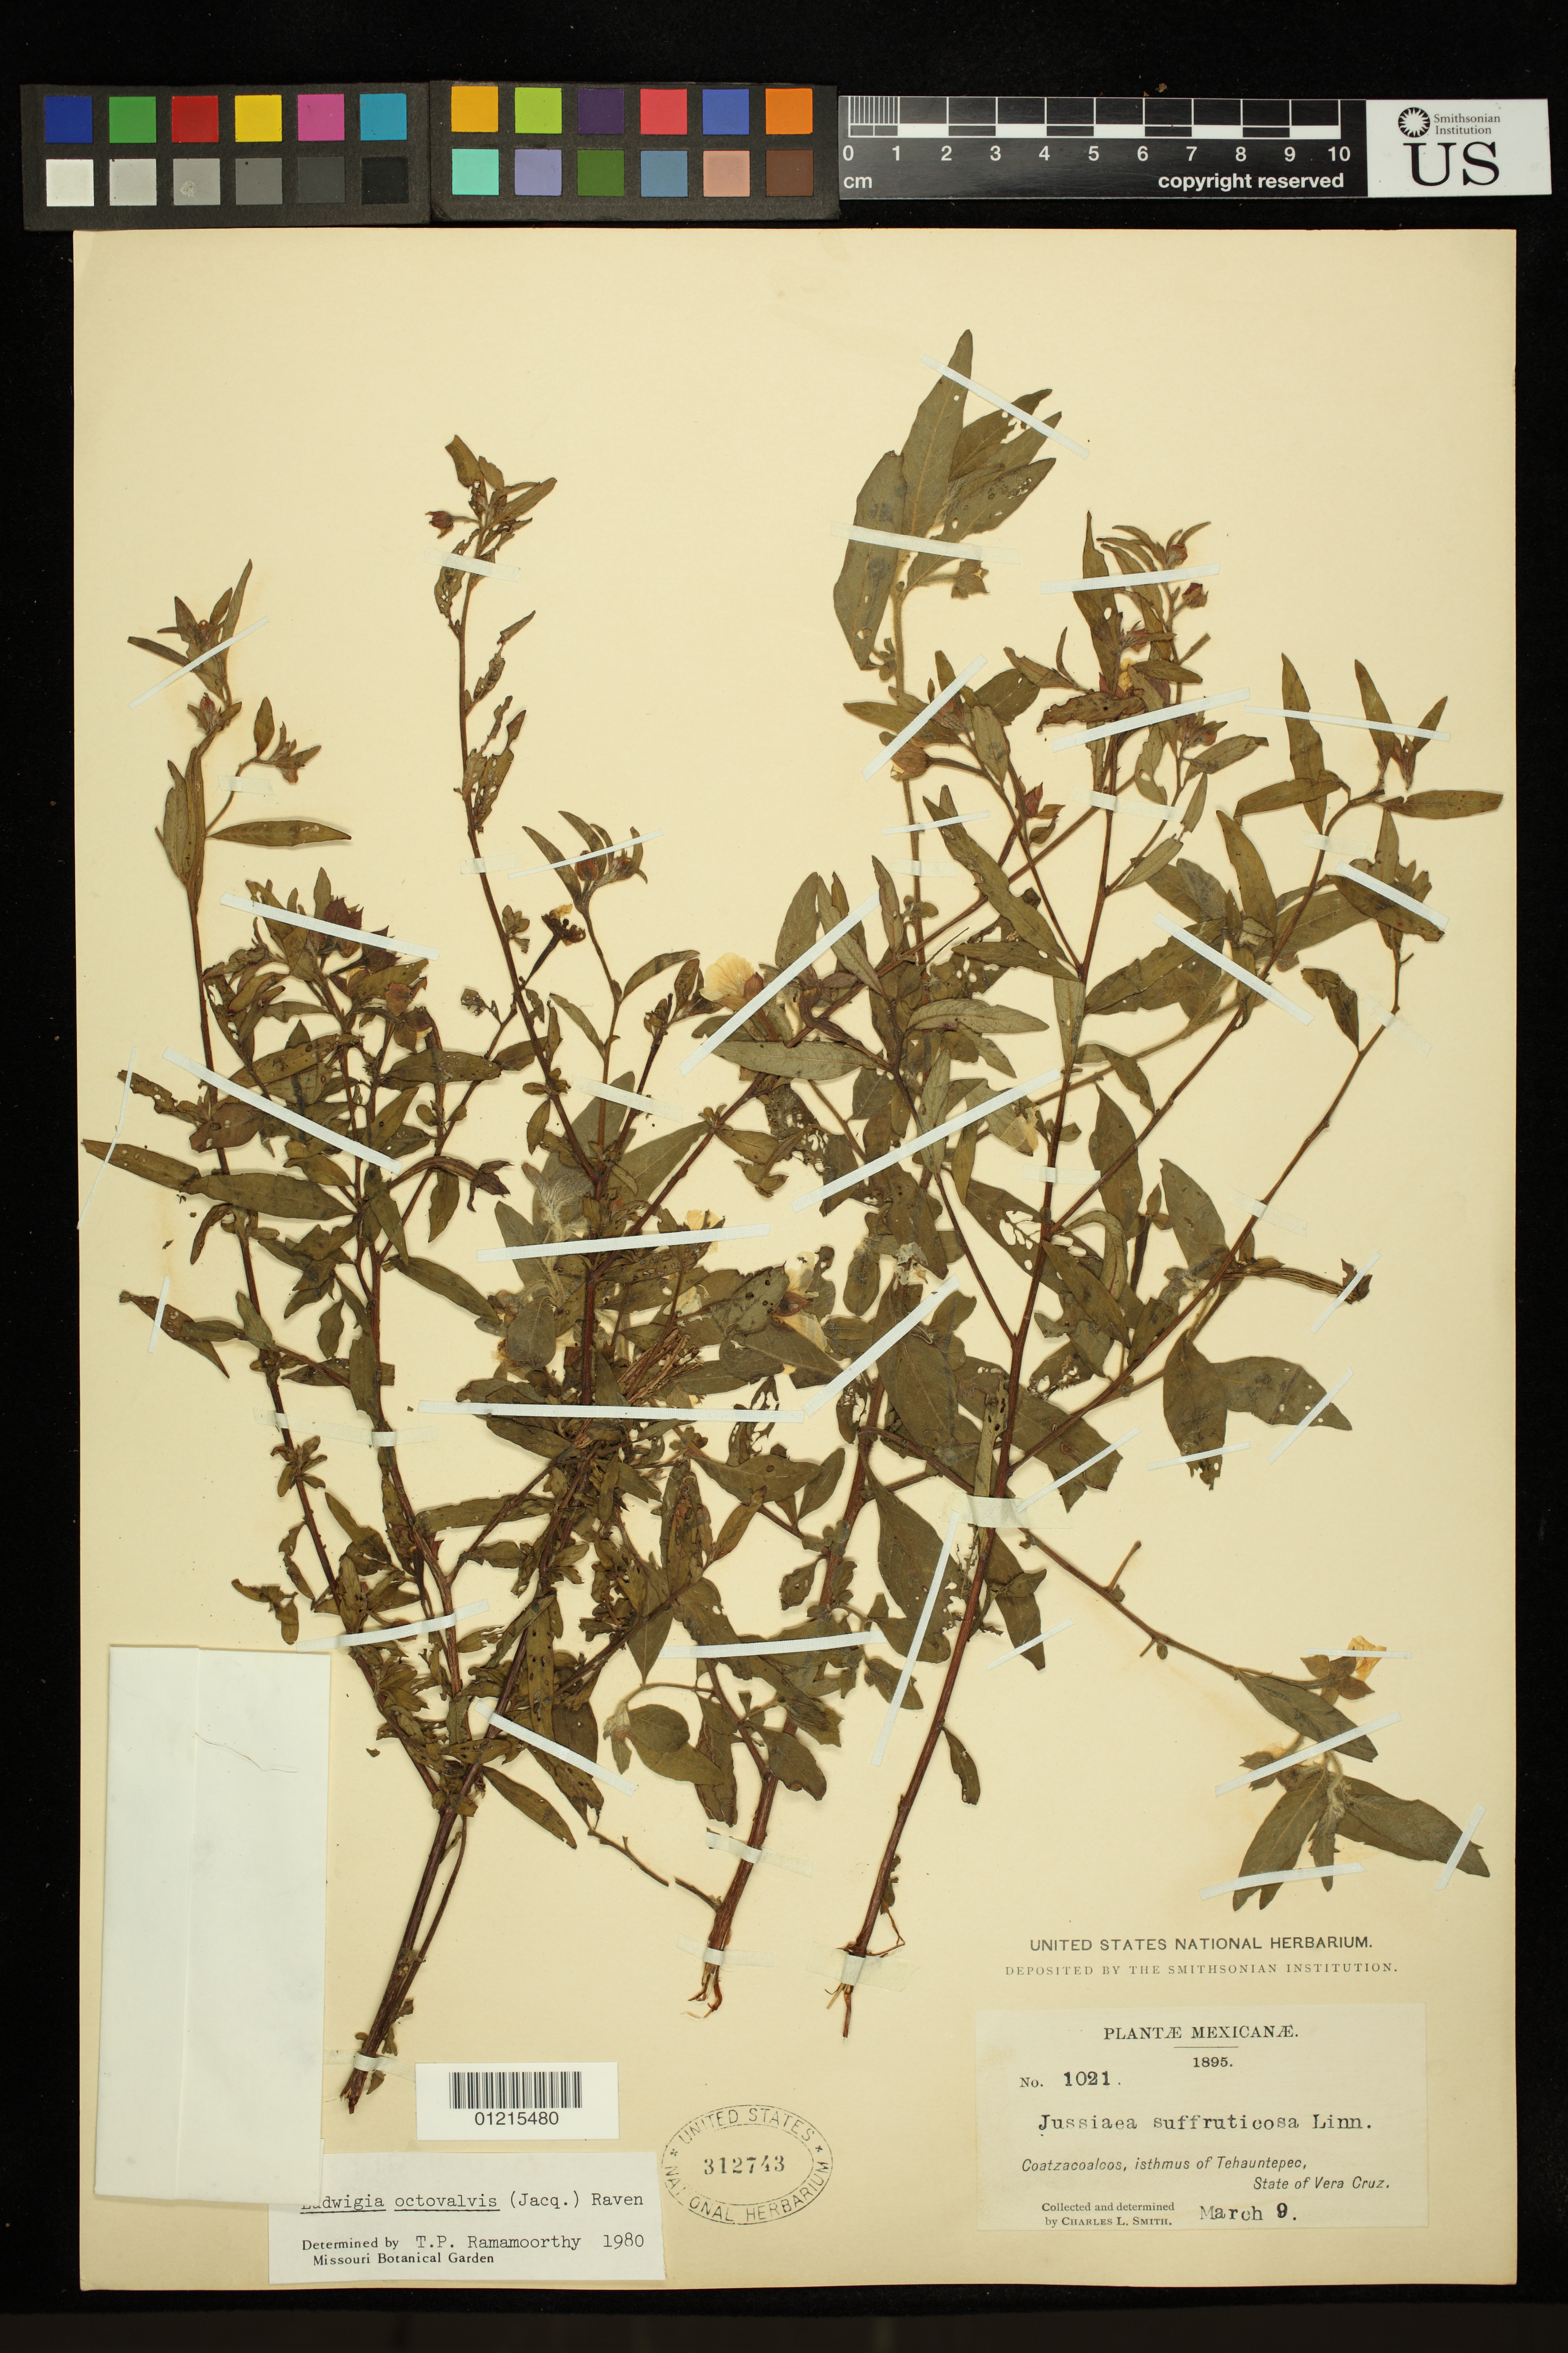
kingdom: Plantae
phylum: Tracheophyta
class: Magnoliopsida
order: Myrtales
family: Onagraceae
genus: Ludwigia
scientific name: Ludwigia octovalvis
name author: (Jacq.) P.H. Raven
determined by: Ramamoorthy, T. P.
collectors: C. L. Smith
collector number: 1021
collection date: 1895-03-09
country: Mexico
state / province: Veracruz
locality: Coatzacoalcos, isthmus Tehauntepec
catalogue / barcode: US 312743